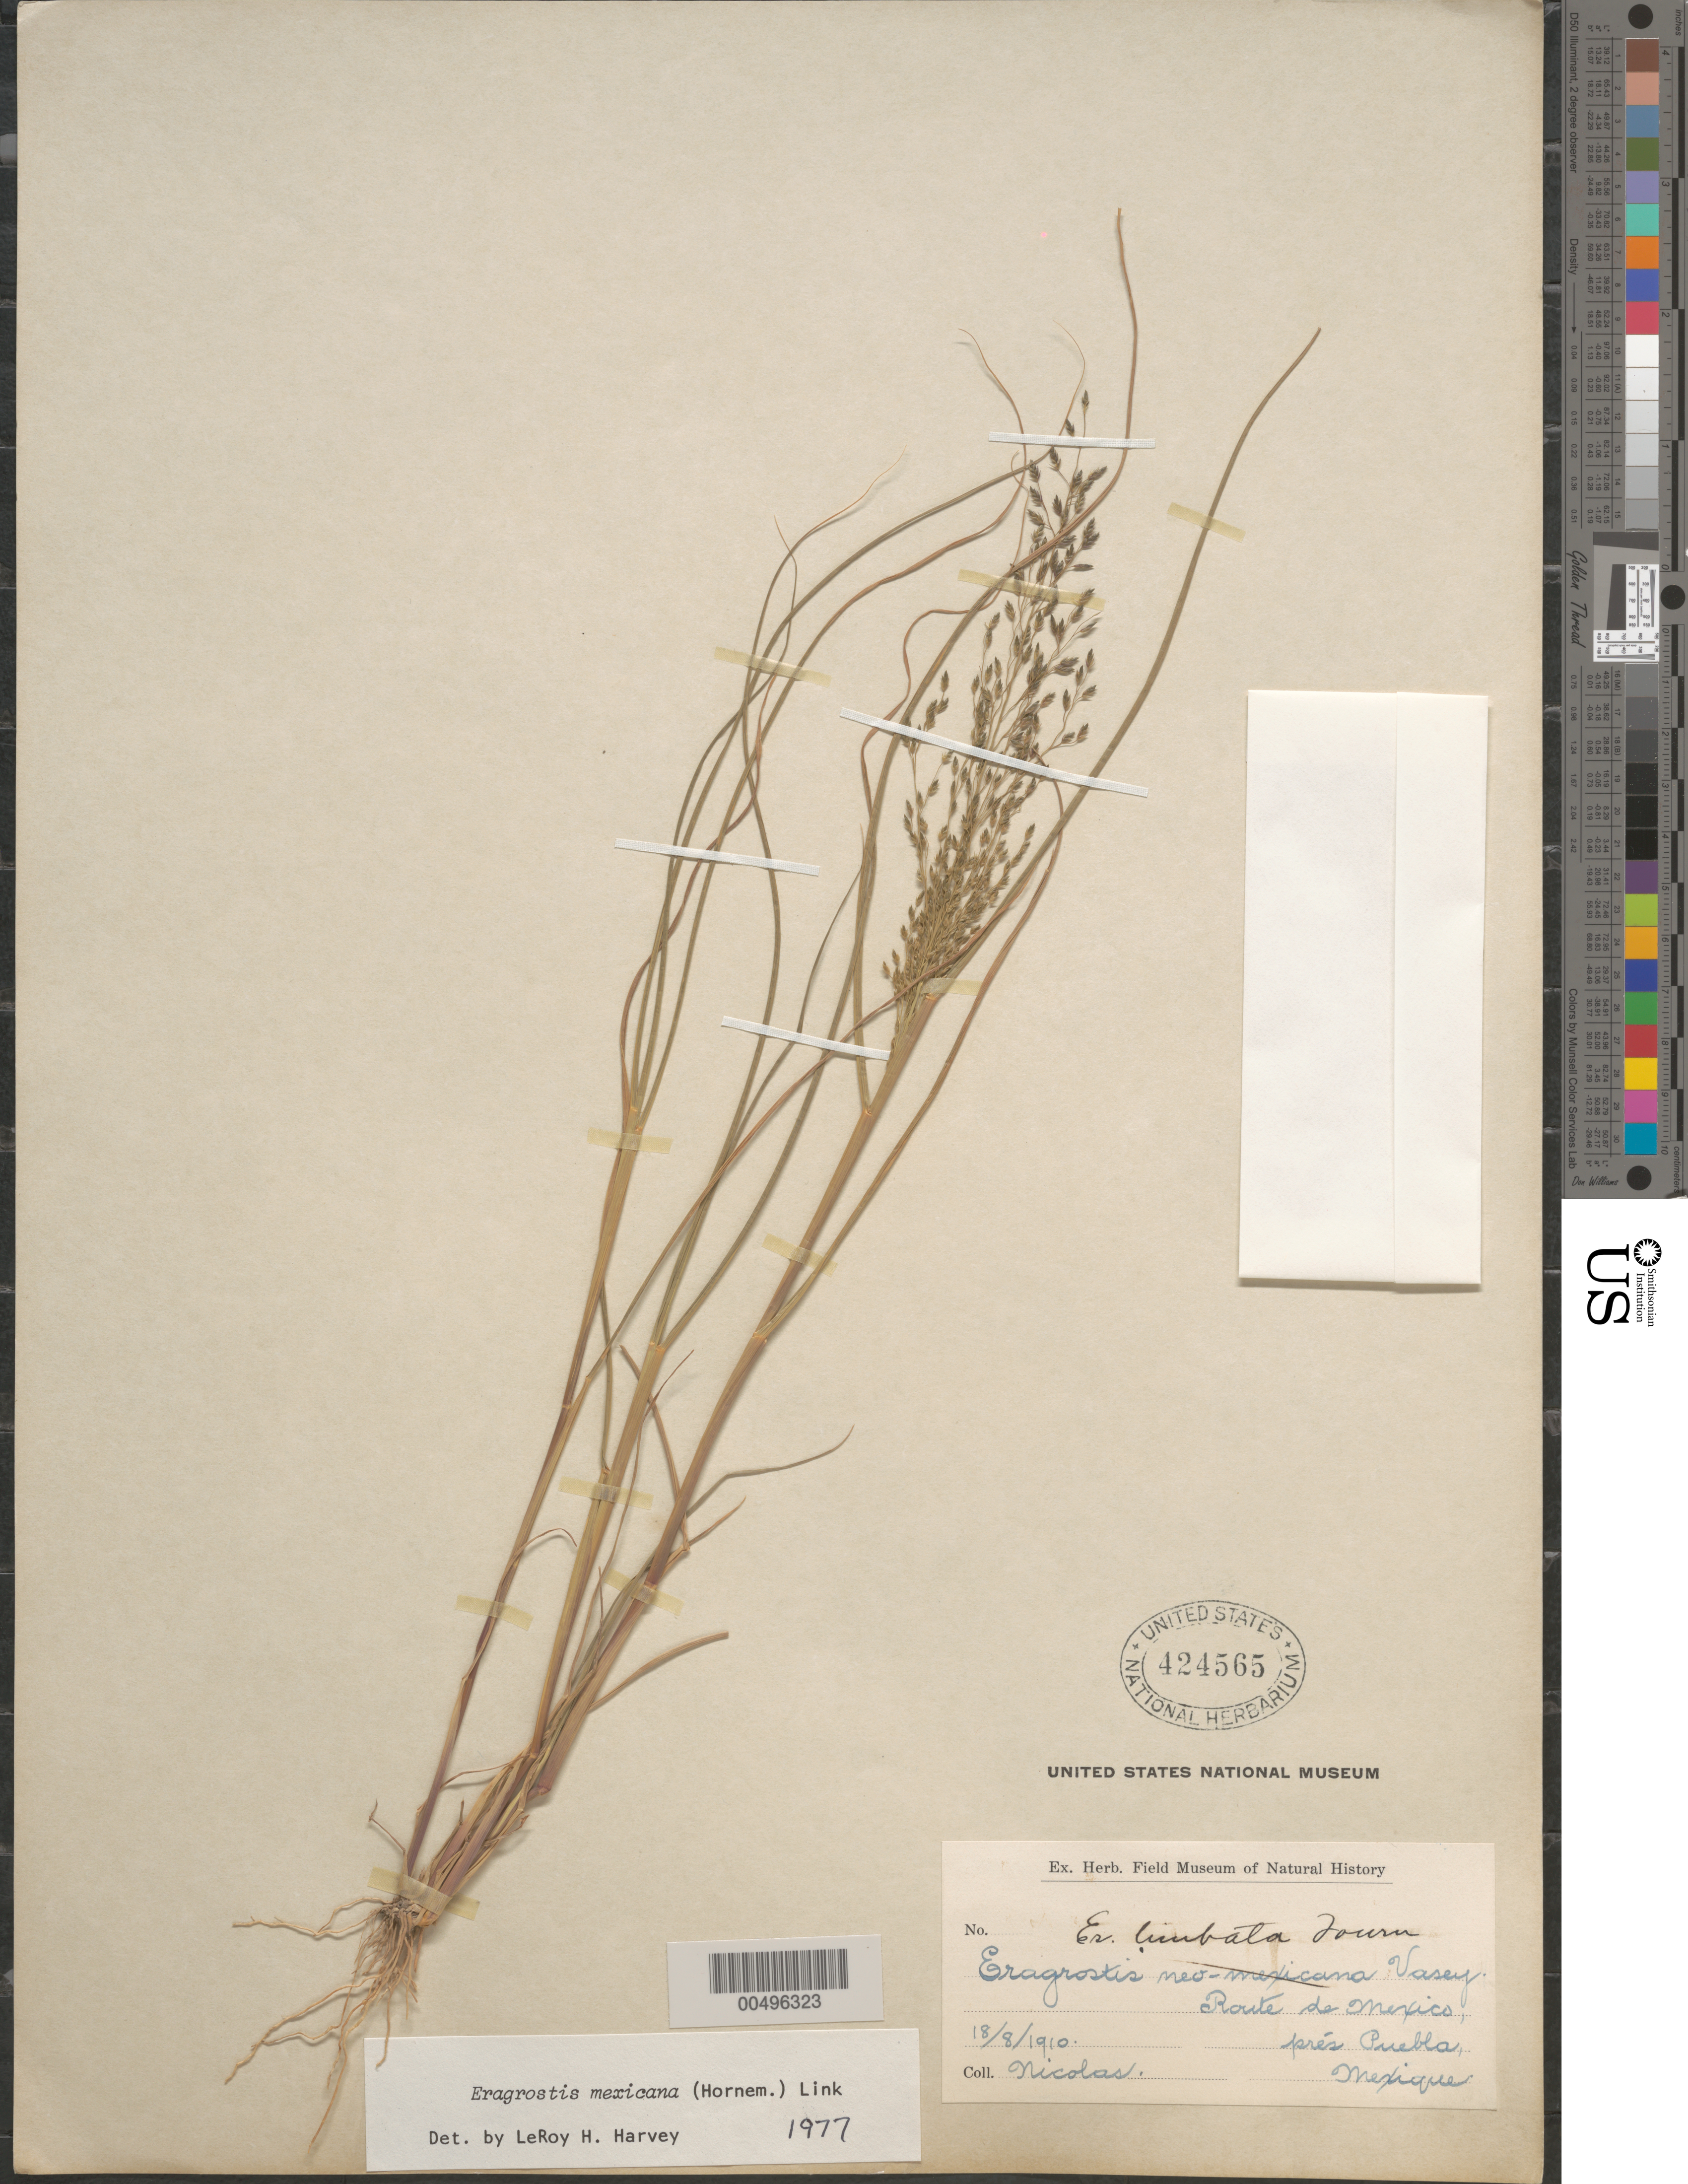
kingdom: Plantae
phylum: Tracheophyta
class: Liliopsida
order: Poales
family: Poaceae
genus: Eragrostis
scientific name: Eragrostis mexicana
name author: (Hornem.) Link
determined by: Harvey, L. H.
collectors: B. Nicolas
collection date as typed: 18 Aug 1910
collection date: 1910-08-18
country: Mexico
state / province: Puebla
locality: Route de Mexico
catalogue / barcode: US 424565